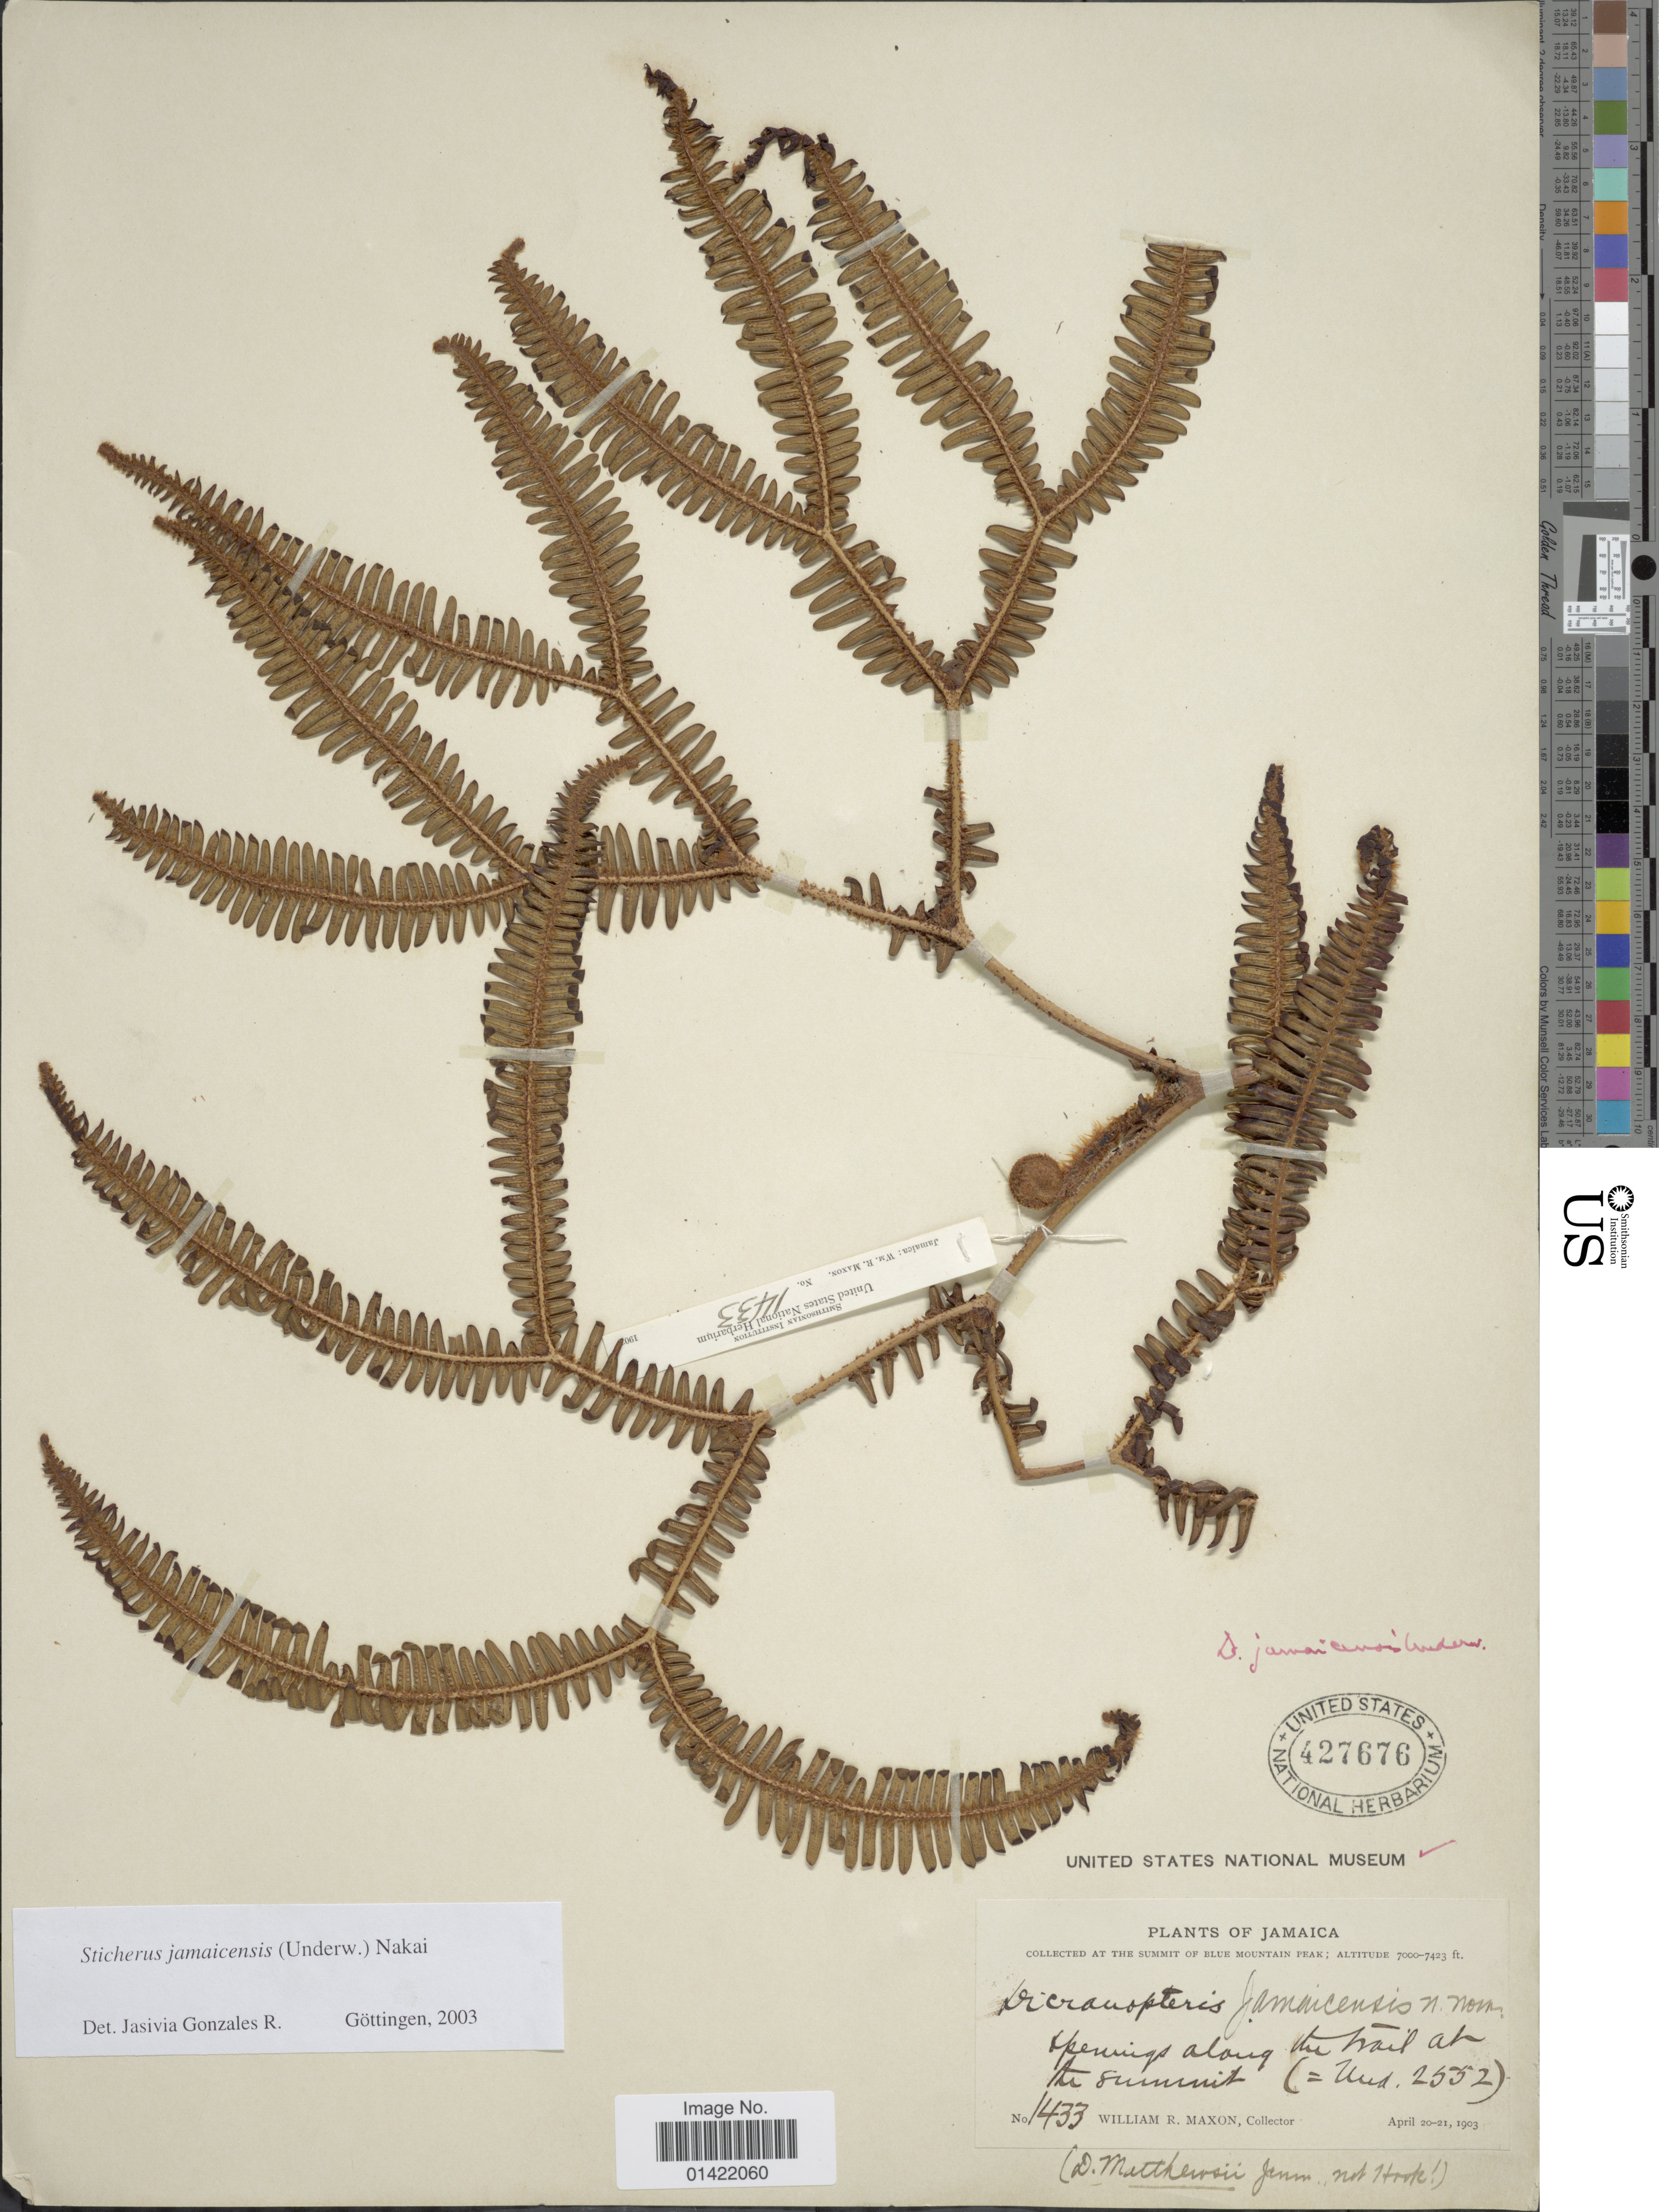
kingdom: Plantae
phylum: Tracheophyta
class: Polypodiopsida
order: Gleicheniales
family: Gleicheniaceae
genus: Sticherus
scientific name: Sticherus jamaicensis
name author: (Underw.) Nakai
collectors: W. R. Maxon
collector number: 1433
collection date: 1903-04-20/1903-04-21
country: Jamaica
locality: The Summit of Blue Mountain Peak. Opening along the trail at the summit.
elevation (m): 2134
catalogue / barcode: US 427676